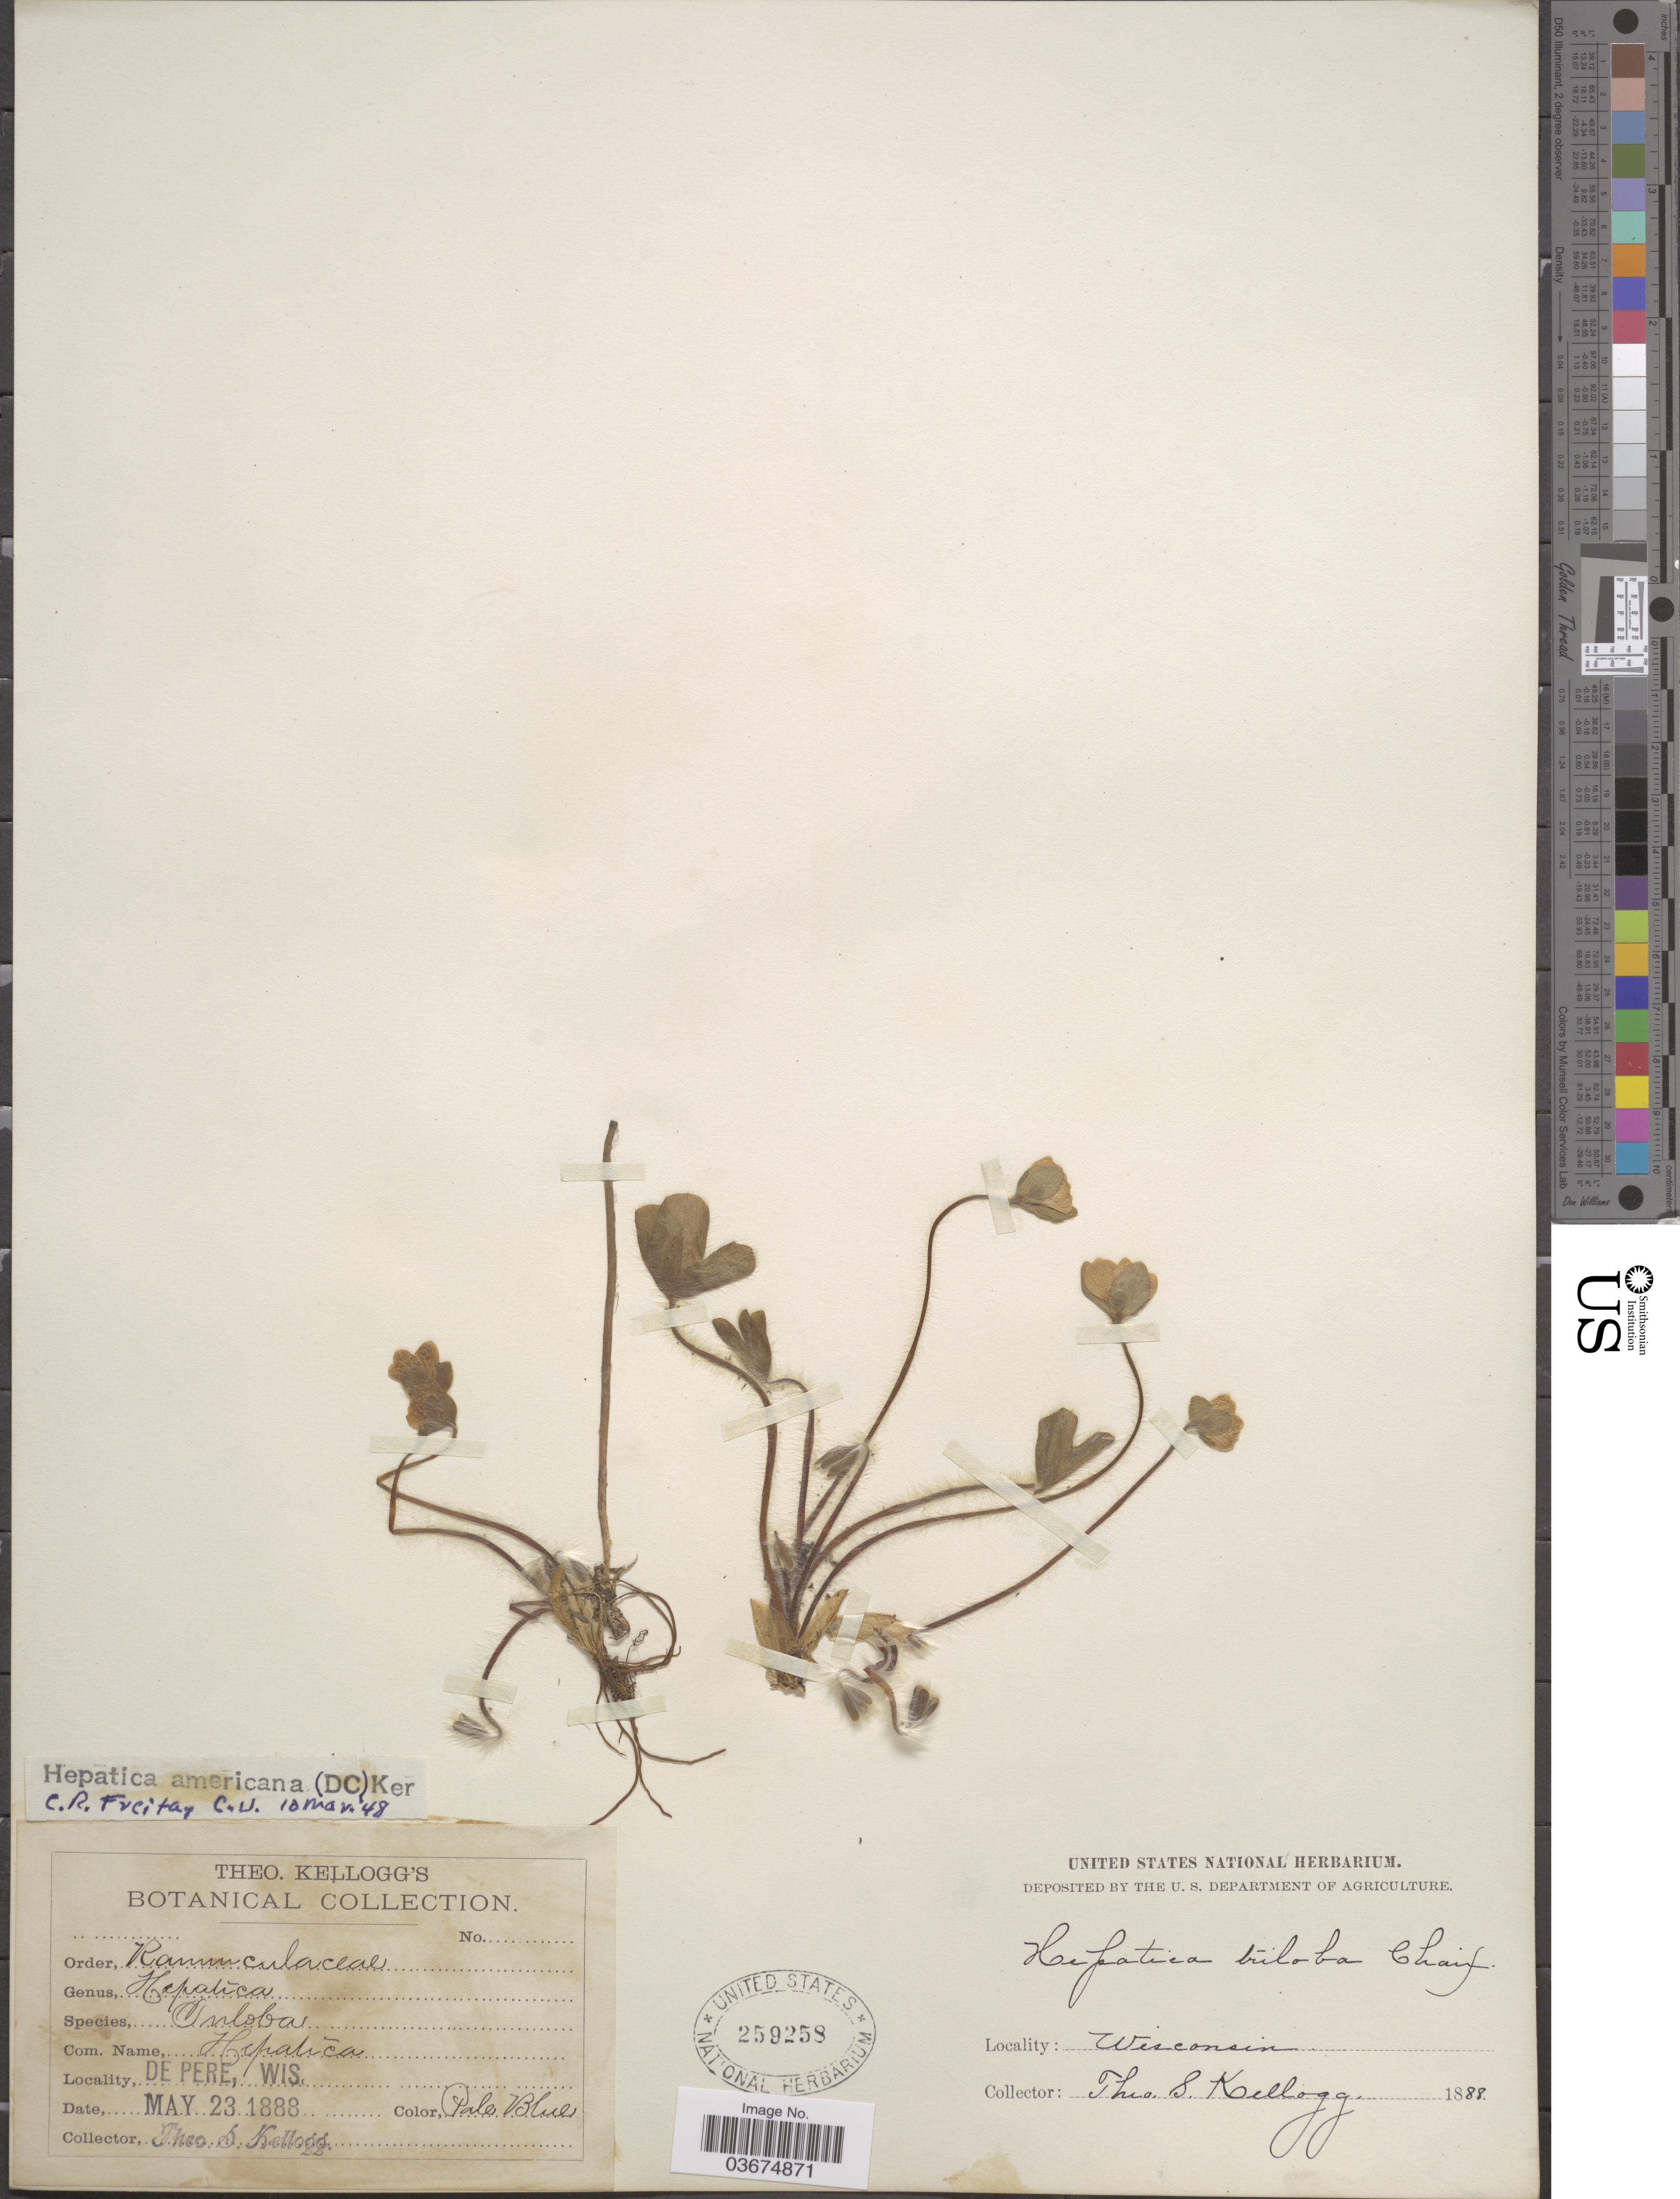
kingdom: Plantae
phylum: Tracheophyta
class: Magnoliopsida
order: Ranunculales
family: Ranunculaceae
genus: Hepatica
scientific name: Hepatica americana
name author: (DC.) Ker Gawl.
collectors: T. S. Kellogg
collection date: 1888-05-23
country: United States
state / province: Wisconsin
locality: De Pere.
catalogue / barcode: US 259258